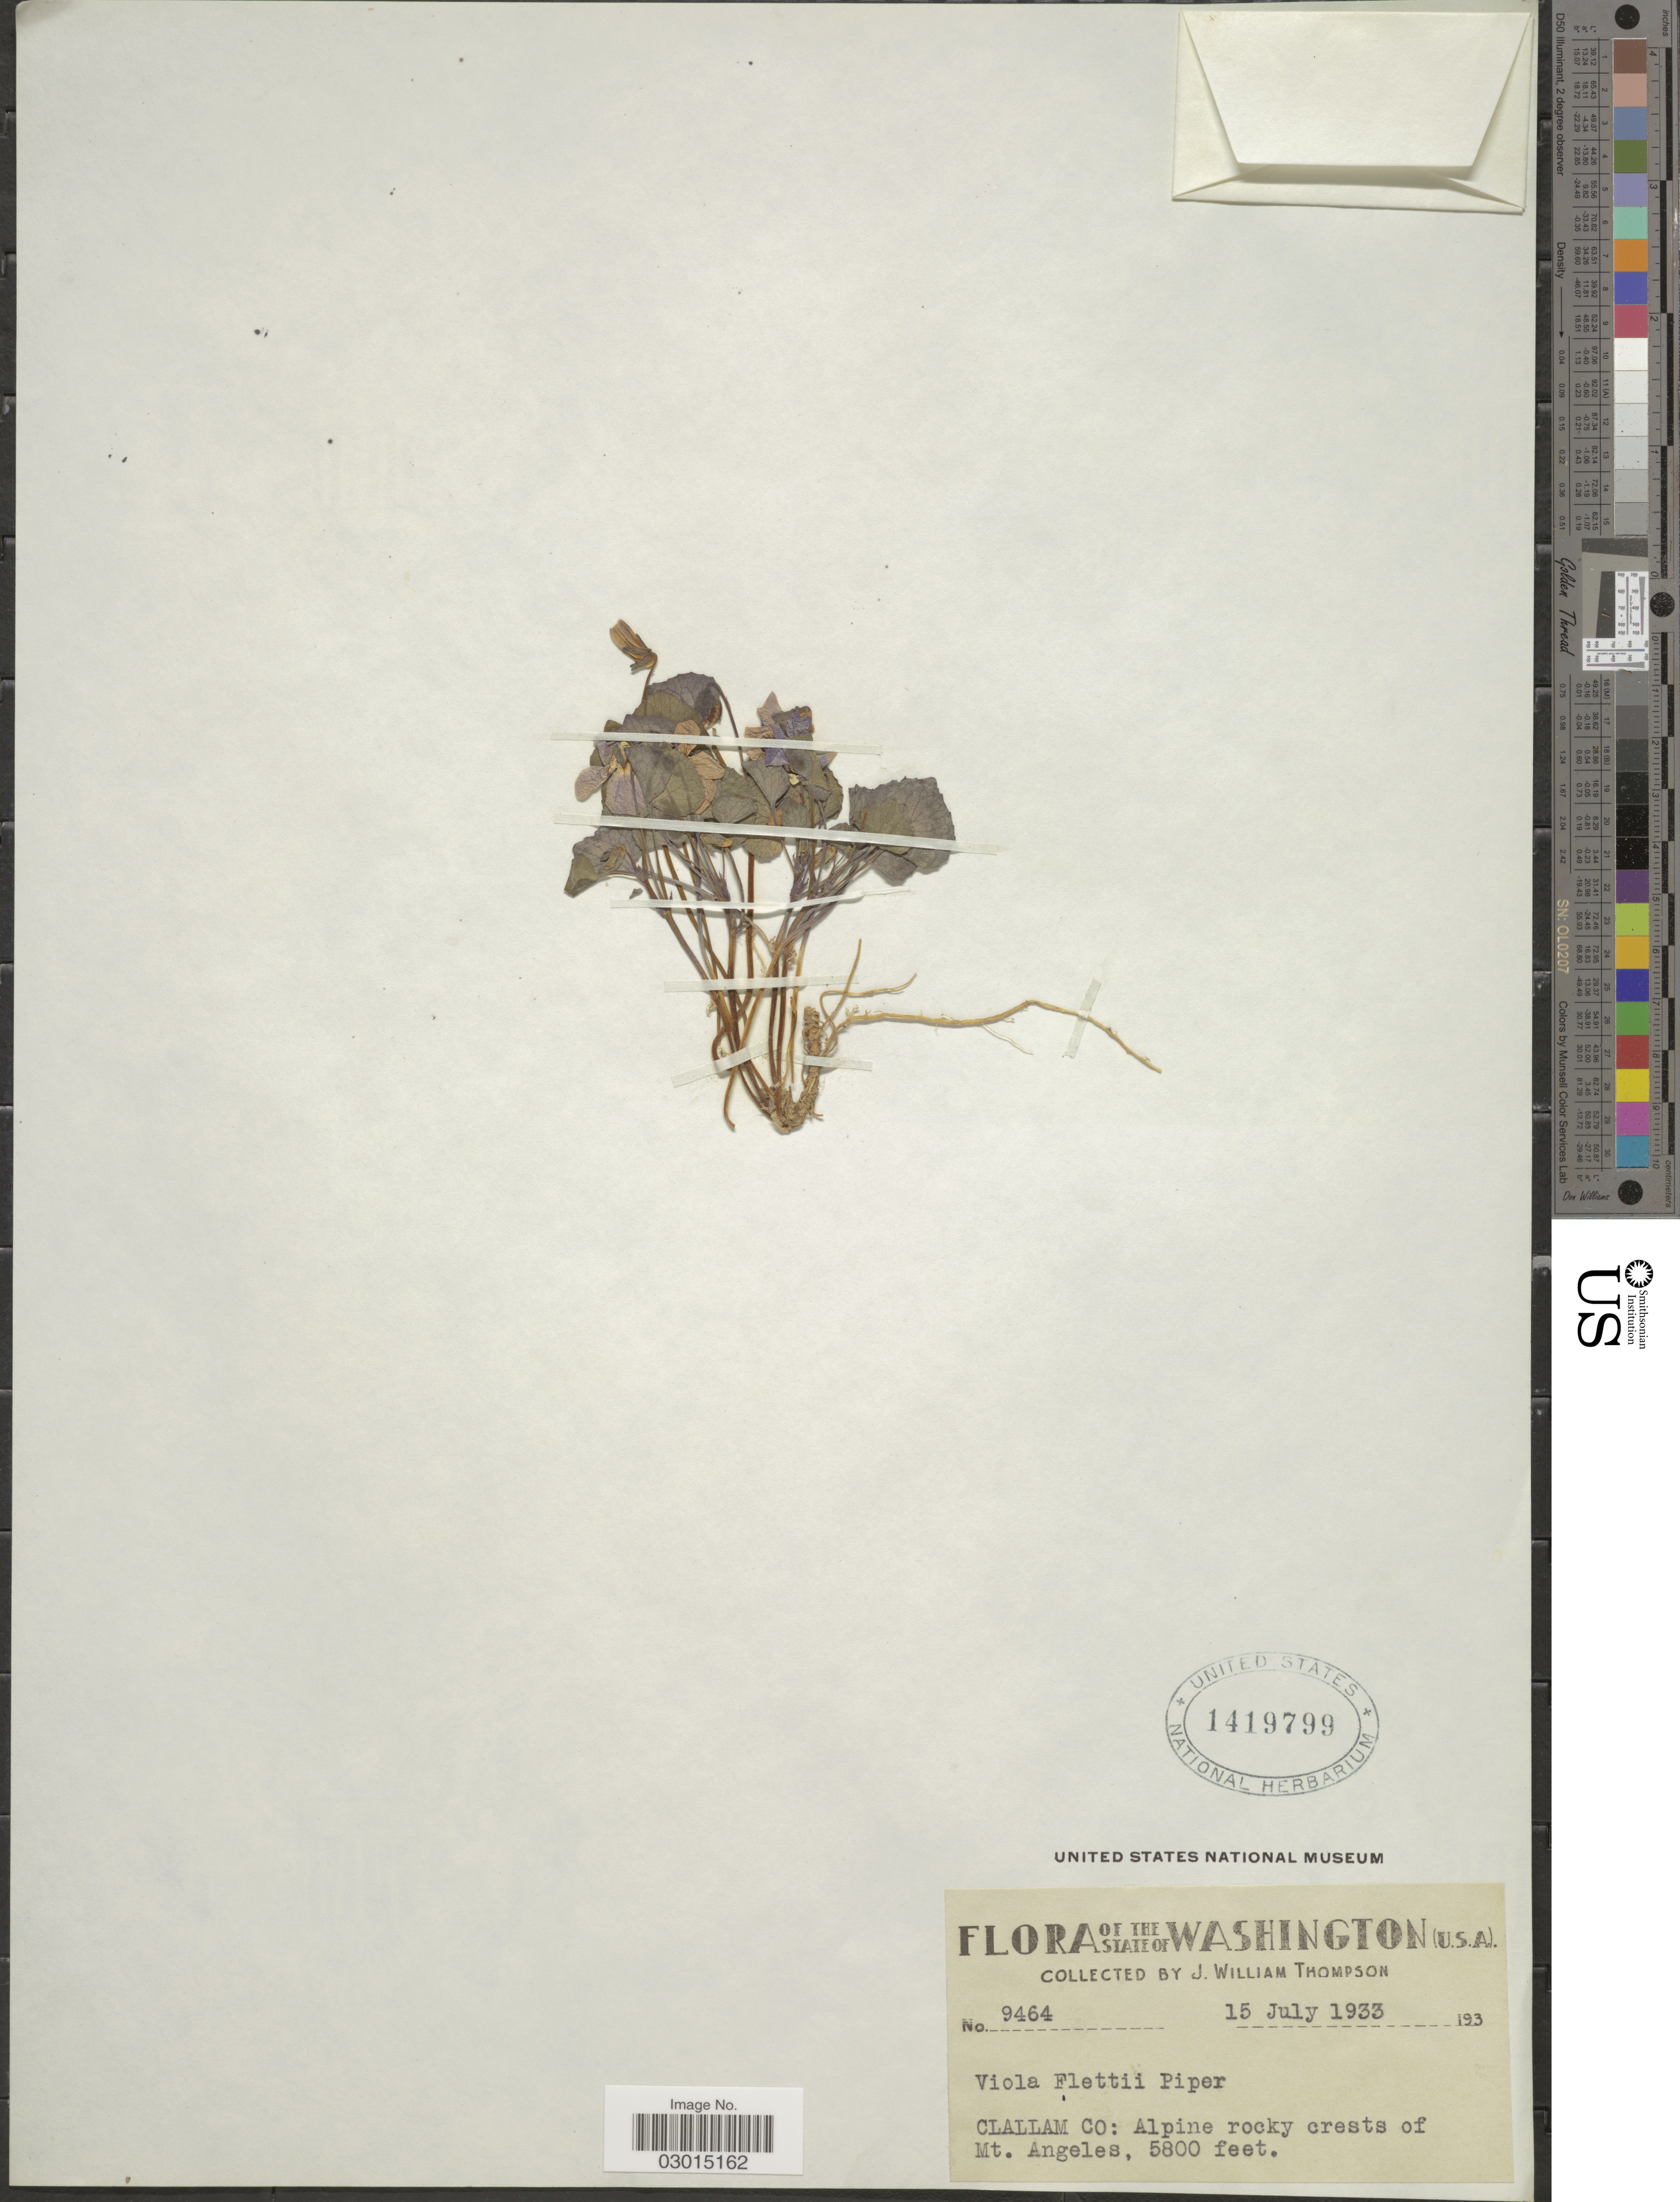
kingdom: Plantae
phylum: Tracheophyta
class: Magnoliopsida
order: Malpighiales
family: Violaceae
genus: Viola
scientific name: Viola flettii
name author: Piper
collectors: J. W. Thompson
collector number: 9464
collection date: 1933-07-15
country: United States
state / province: Washington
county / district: Clallam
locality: Clallam Co: Alpine rocky crests of Mt. Angeles.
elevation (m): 1768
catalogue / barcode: US 1419799